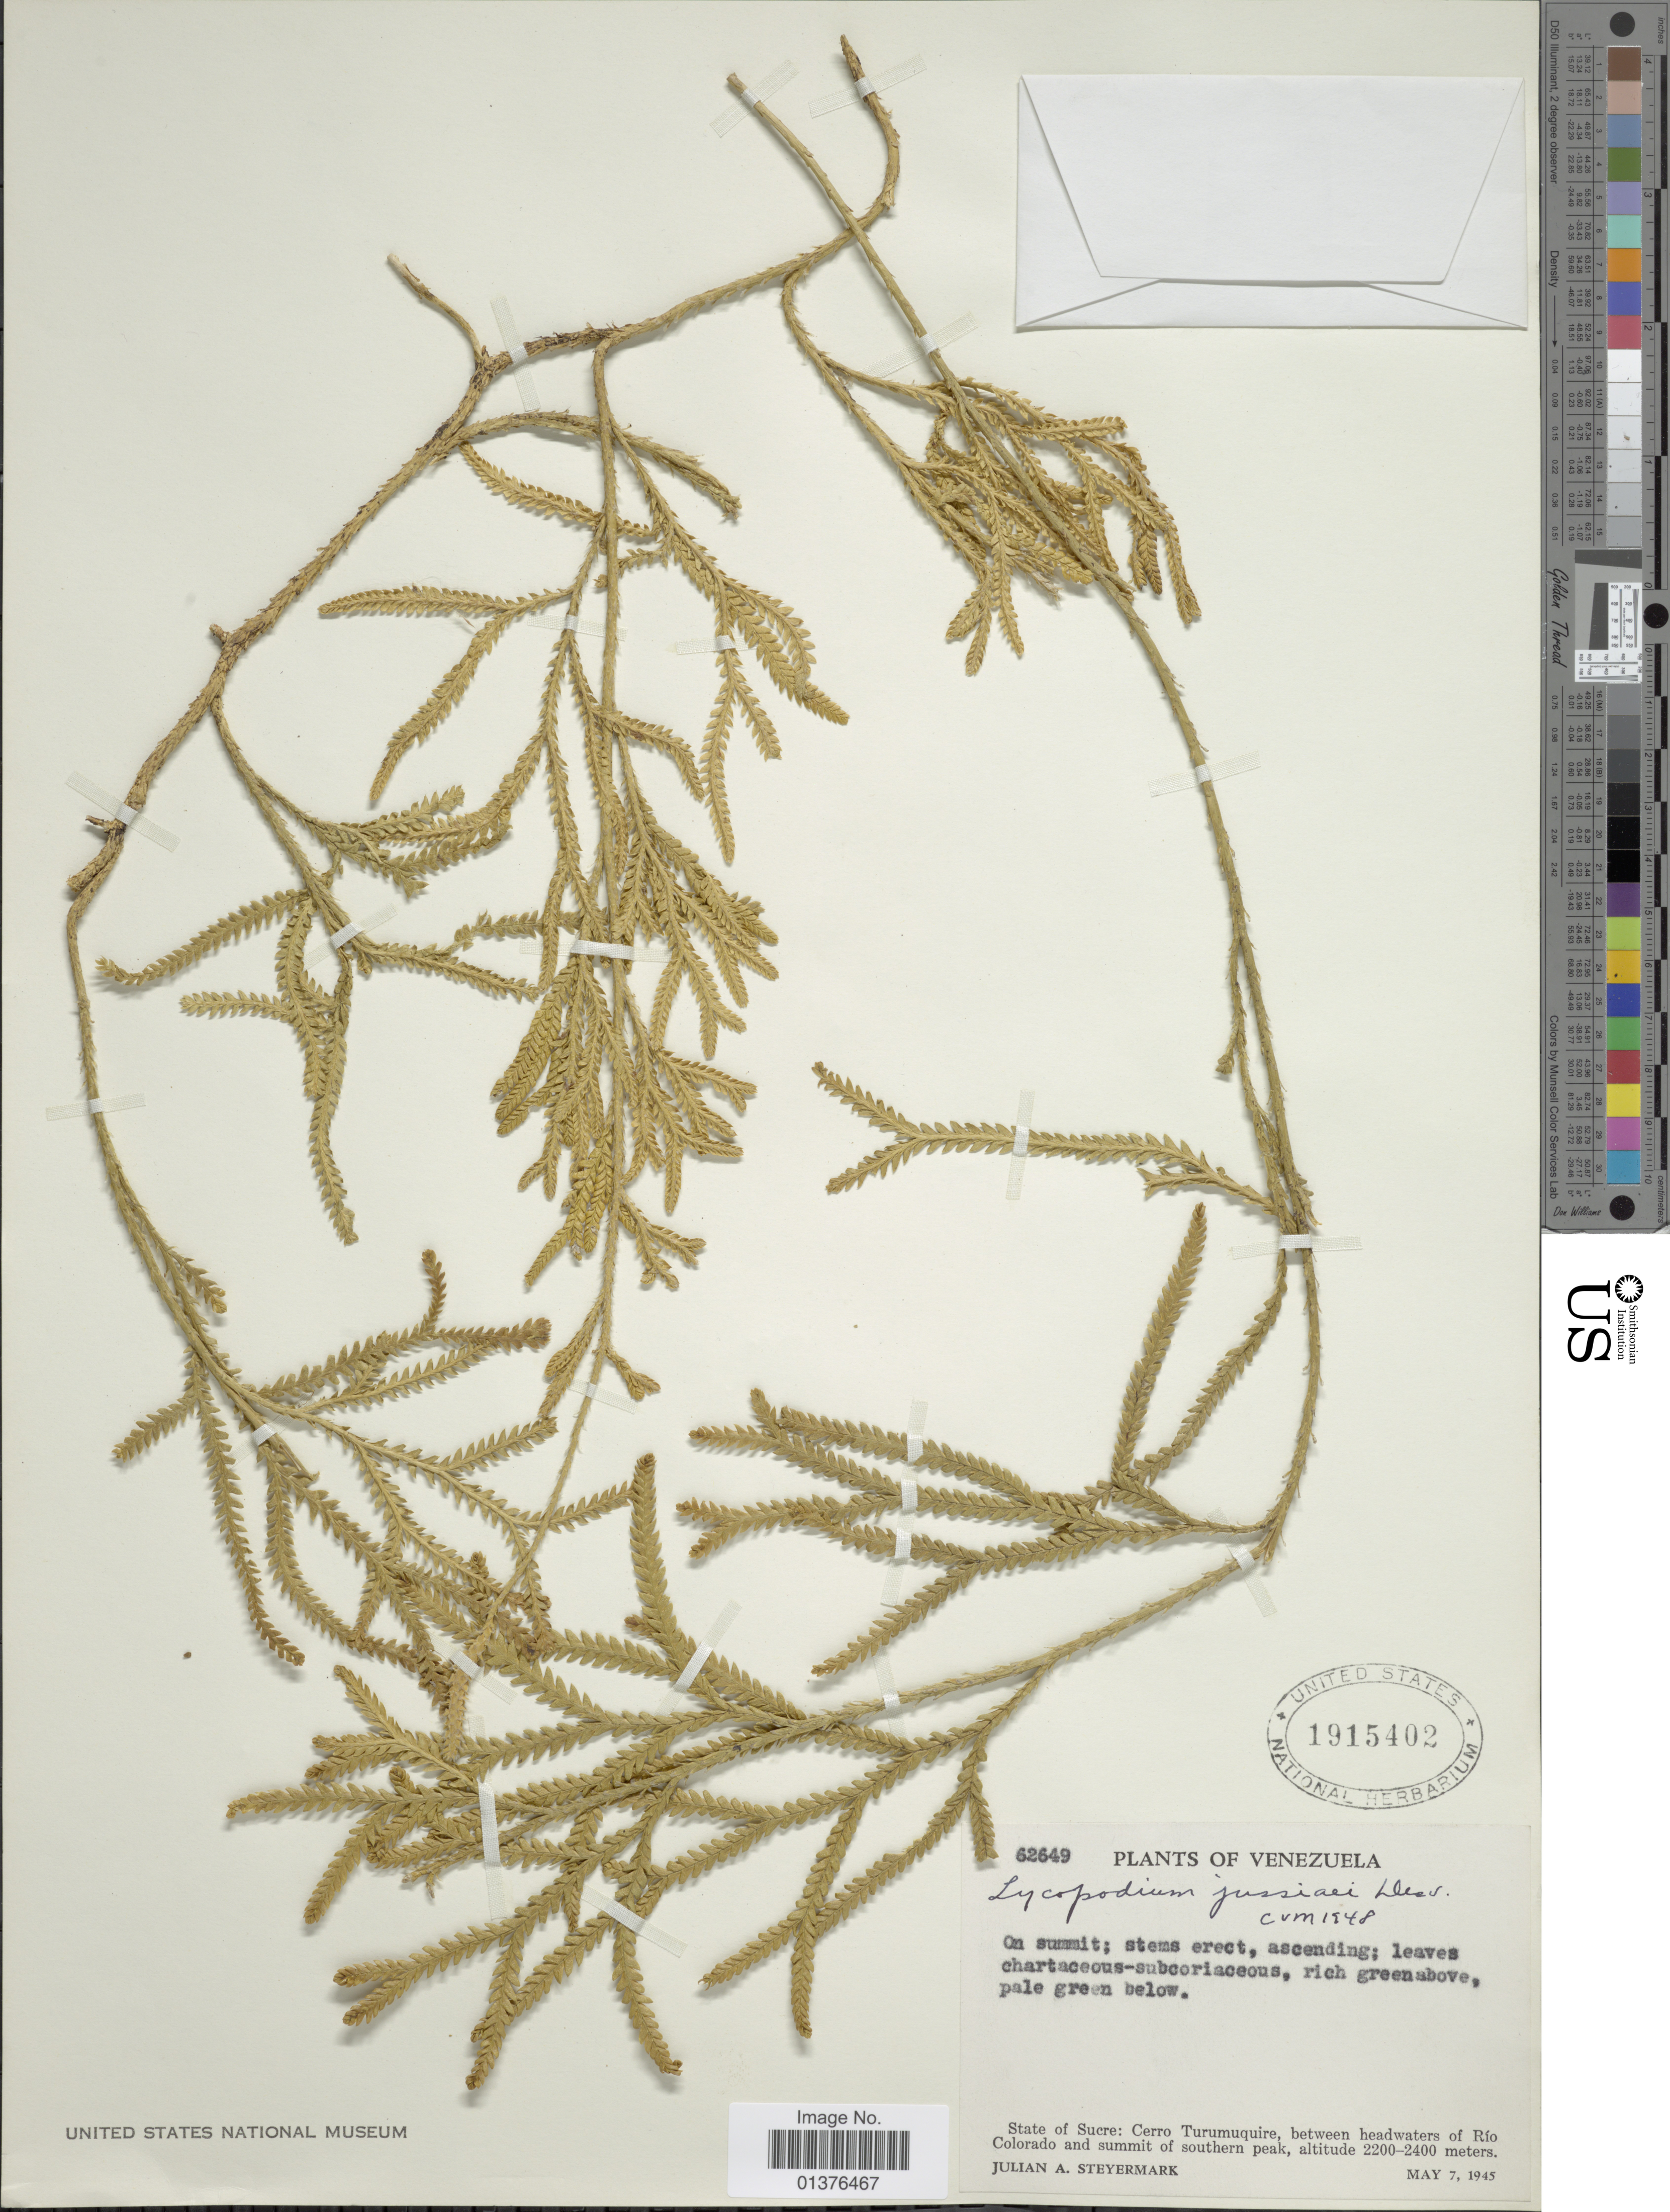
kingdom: Plantae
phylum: Tracheophyta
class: Lycopodiopsida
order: Lycopodiales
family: Lycopodiaceae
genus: Diphasium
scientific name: Diphasium jussiaei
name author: (Desv.) C. Presl ex Rothm.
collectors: J. Steyermark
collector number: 62649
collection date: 1945-05-07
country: Venezuela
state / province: Sucre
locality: State of Sucre: Cerro Turumuquire, between headwaters of Rio Colorado and summit of southern peak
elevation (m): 2200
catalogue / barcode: US 1915402